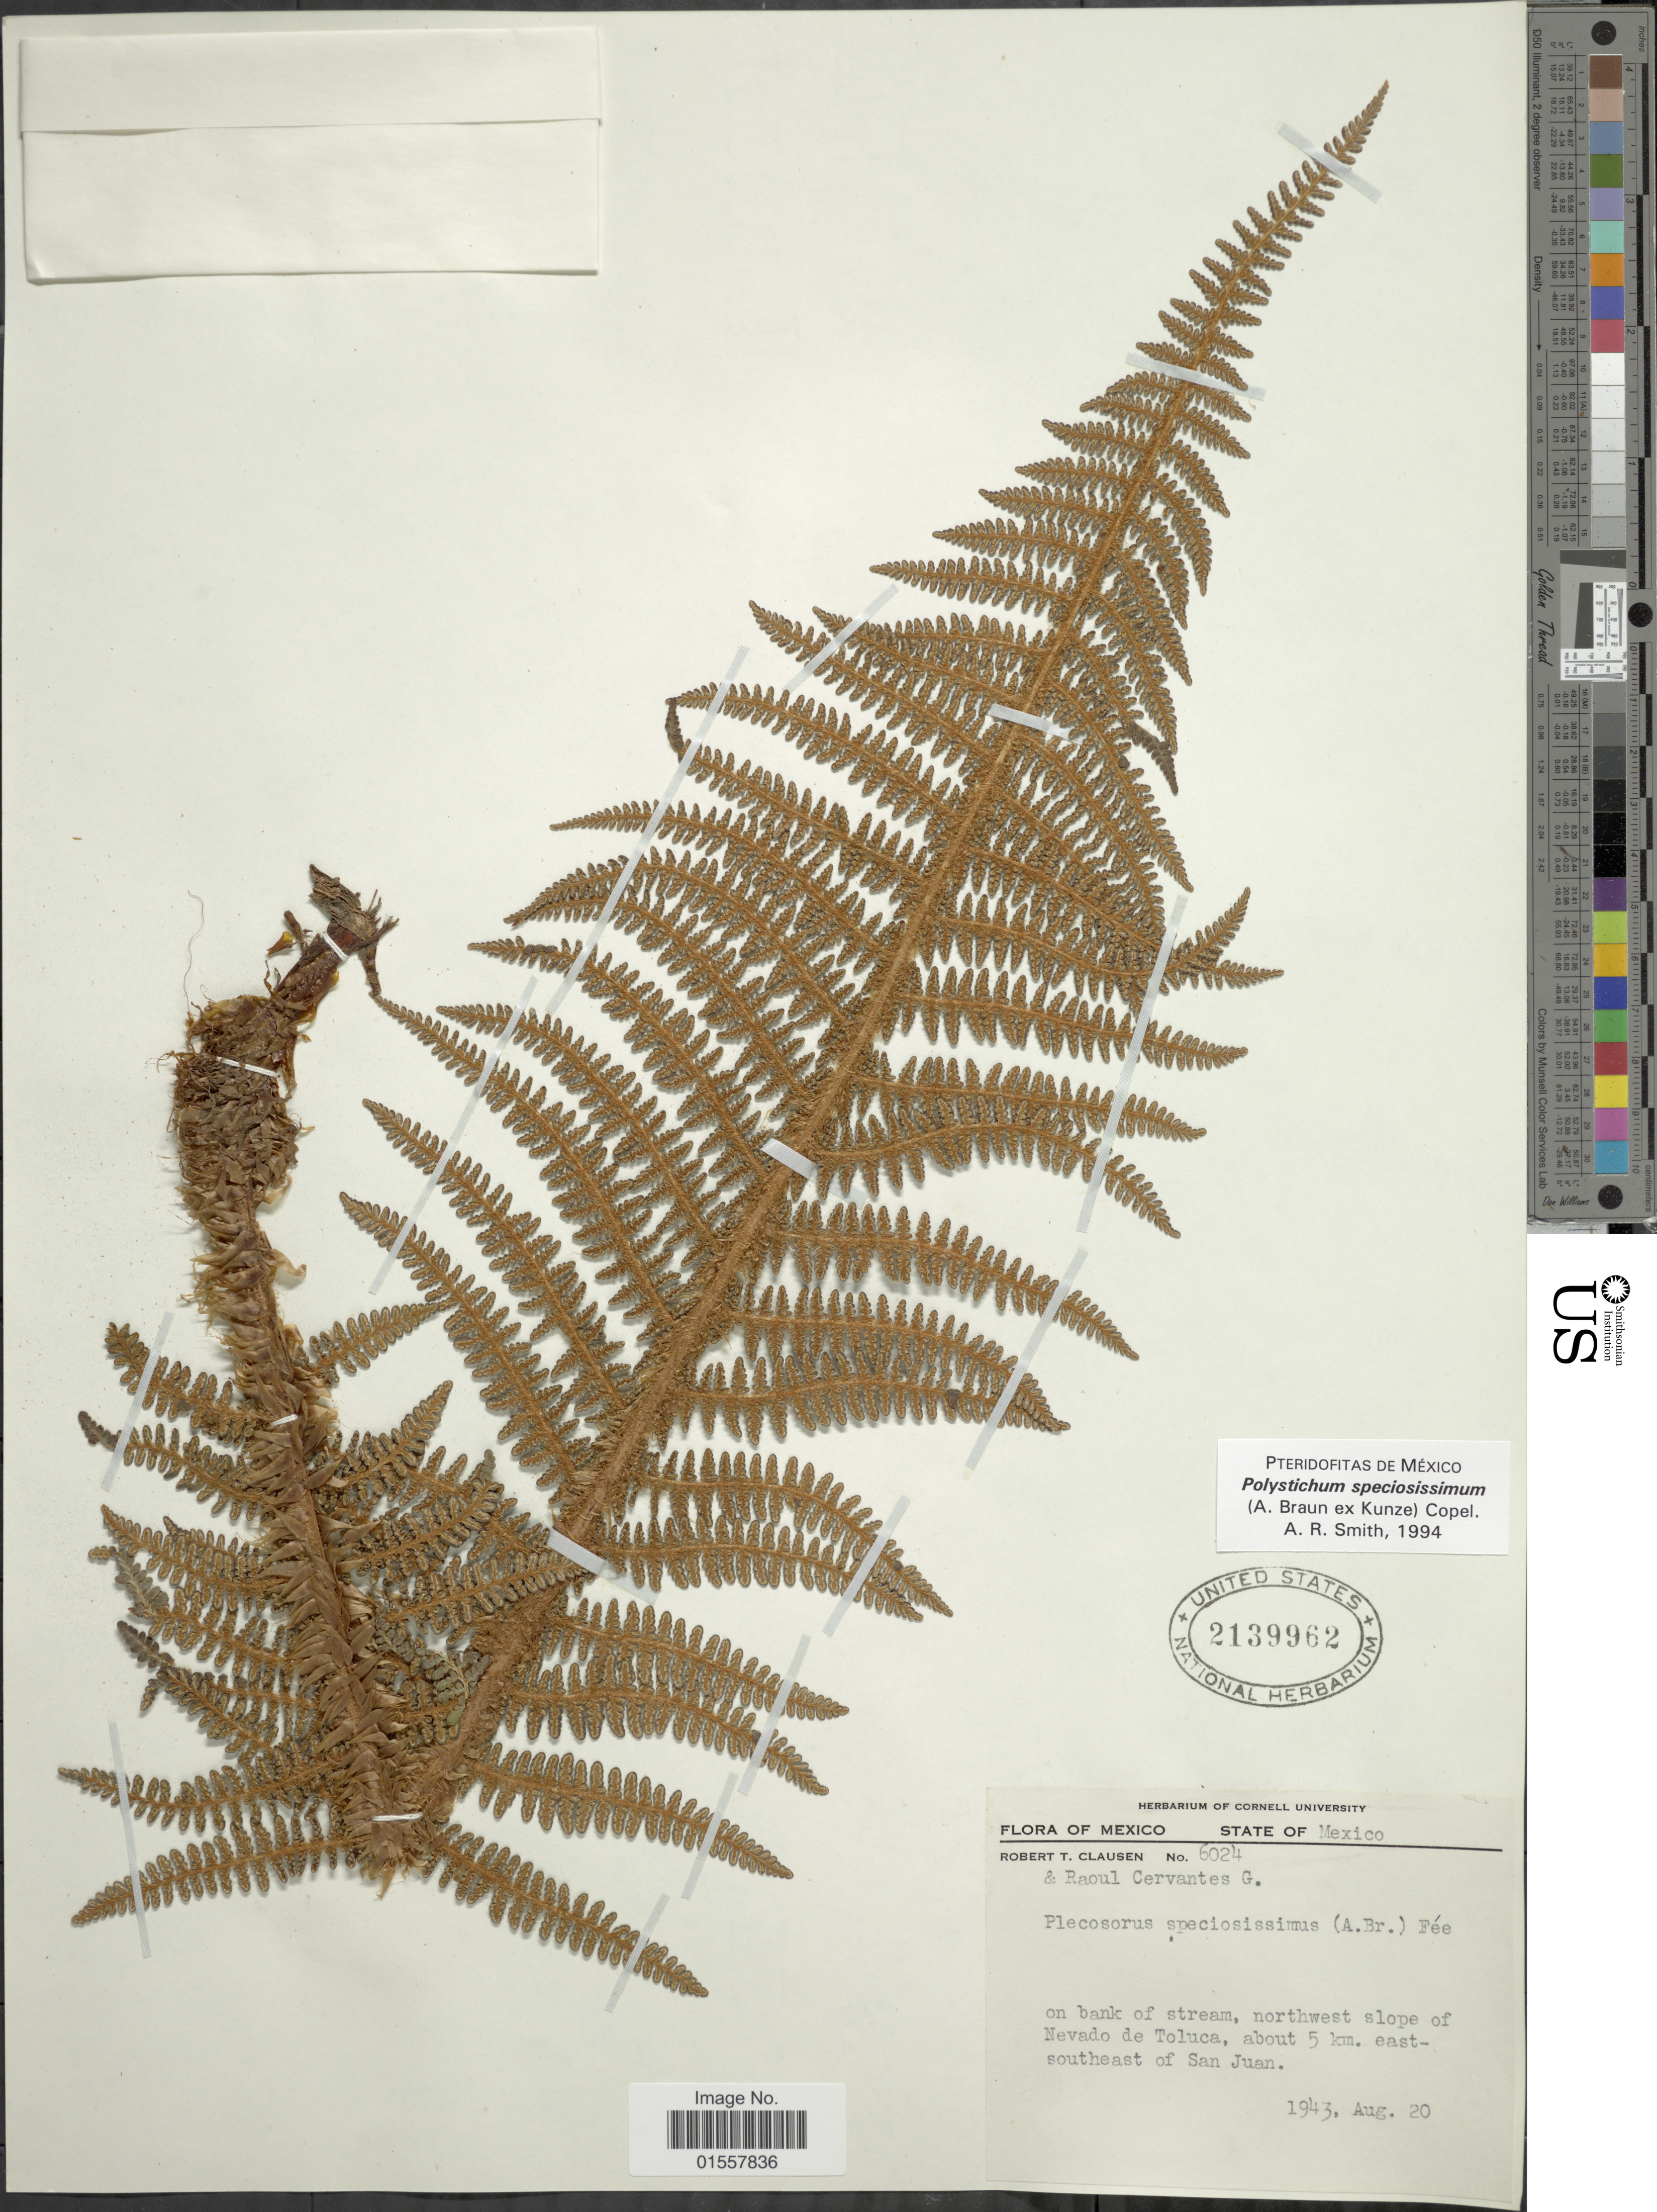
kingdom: Plantae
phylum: Tracheophyta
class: Polypodiopsida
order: Polypodiales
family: Dryopteridaceae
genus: Polystichum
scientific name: Polystichum speciosissimum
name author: (A. Braun ex Kunze) Copel.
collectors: R. T. Clausen & R. Cervantes G.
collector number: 6024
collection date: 1943-08-20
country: Mexico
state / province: México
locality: State of Mexico, northwest slope of Nevado de Toluca, about 5 km. east-southeast of San Juan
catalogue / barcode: US 2139962